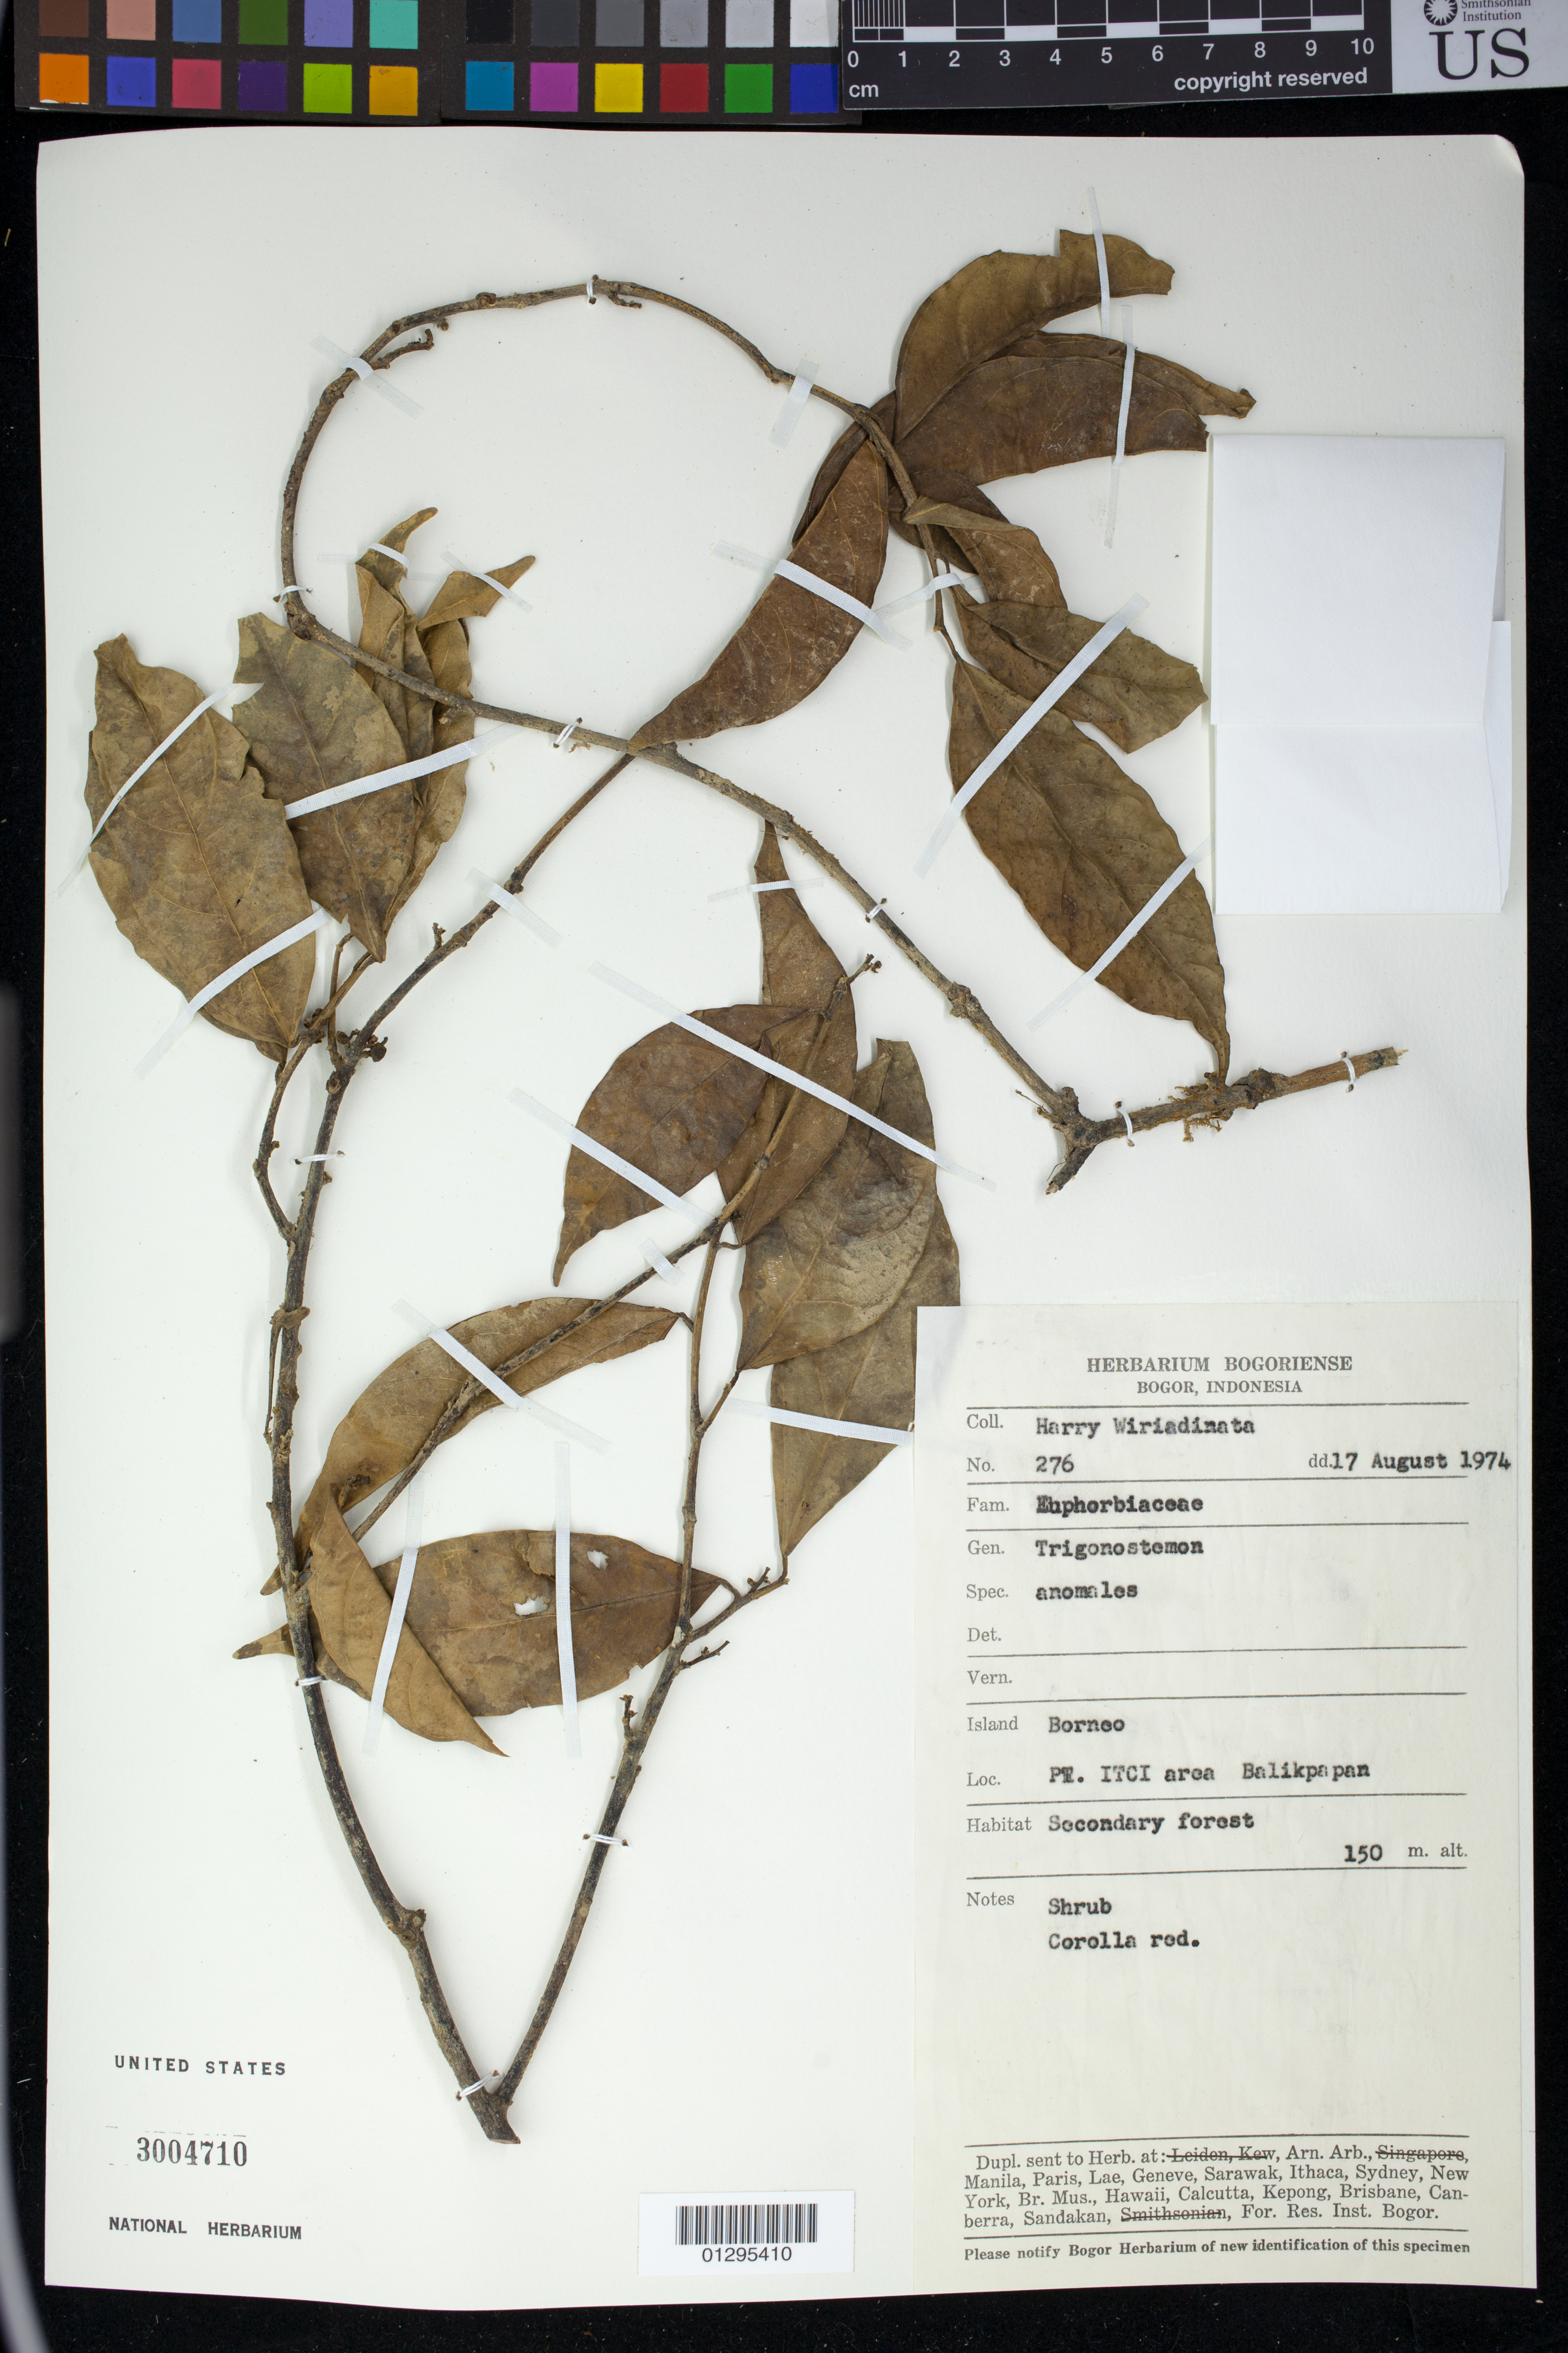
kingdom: Plantae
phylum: Tracheophyta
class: Magnoliopsida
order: Malpighiales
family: Euphorbiaceae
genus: Trigonostemon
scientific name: Trigonostemon anomalus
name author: Merr.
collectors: H. Wiriadinata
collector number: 276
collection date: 1974-08-17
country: Indonesia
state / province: Kalimantan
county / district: Kalimantan Timur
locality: PT. ITCI area Balikpapan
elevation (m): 150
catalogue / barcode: US 3004710